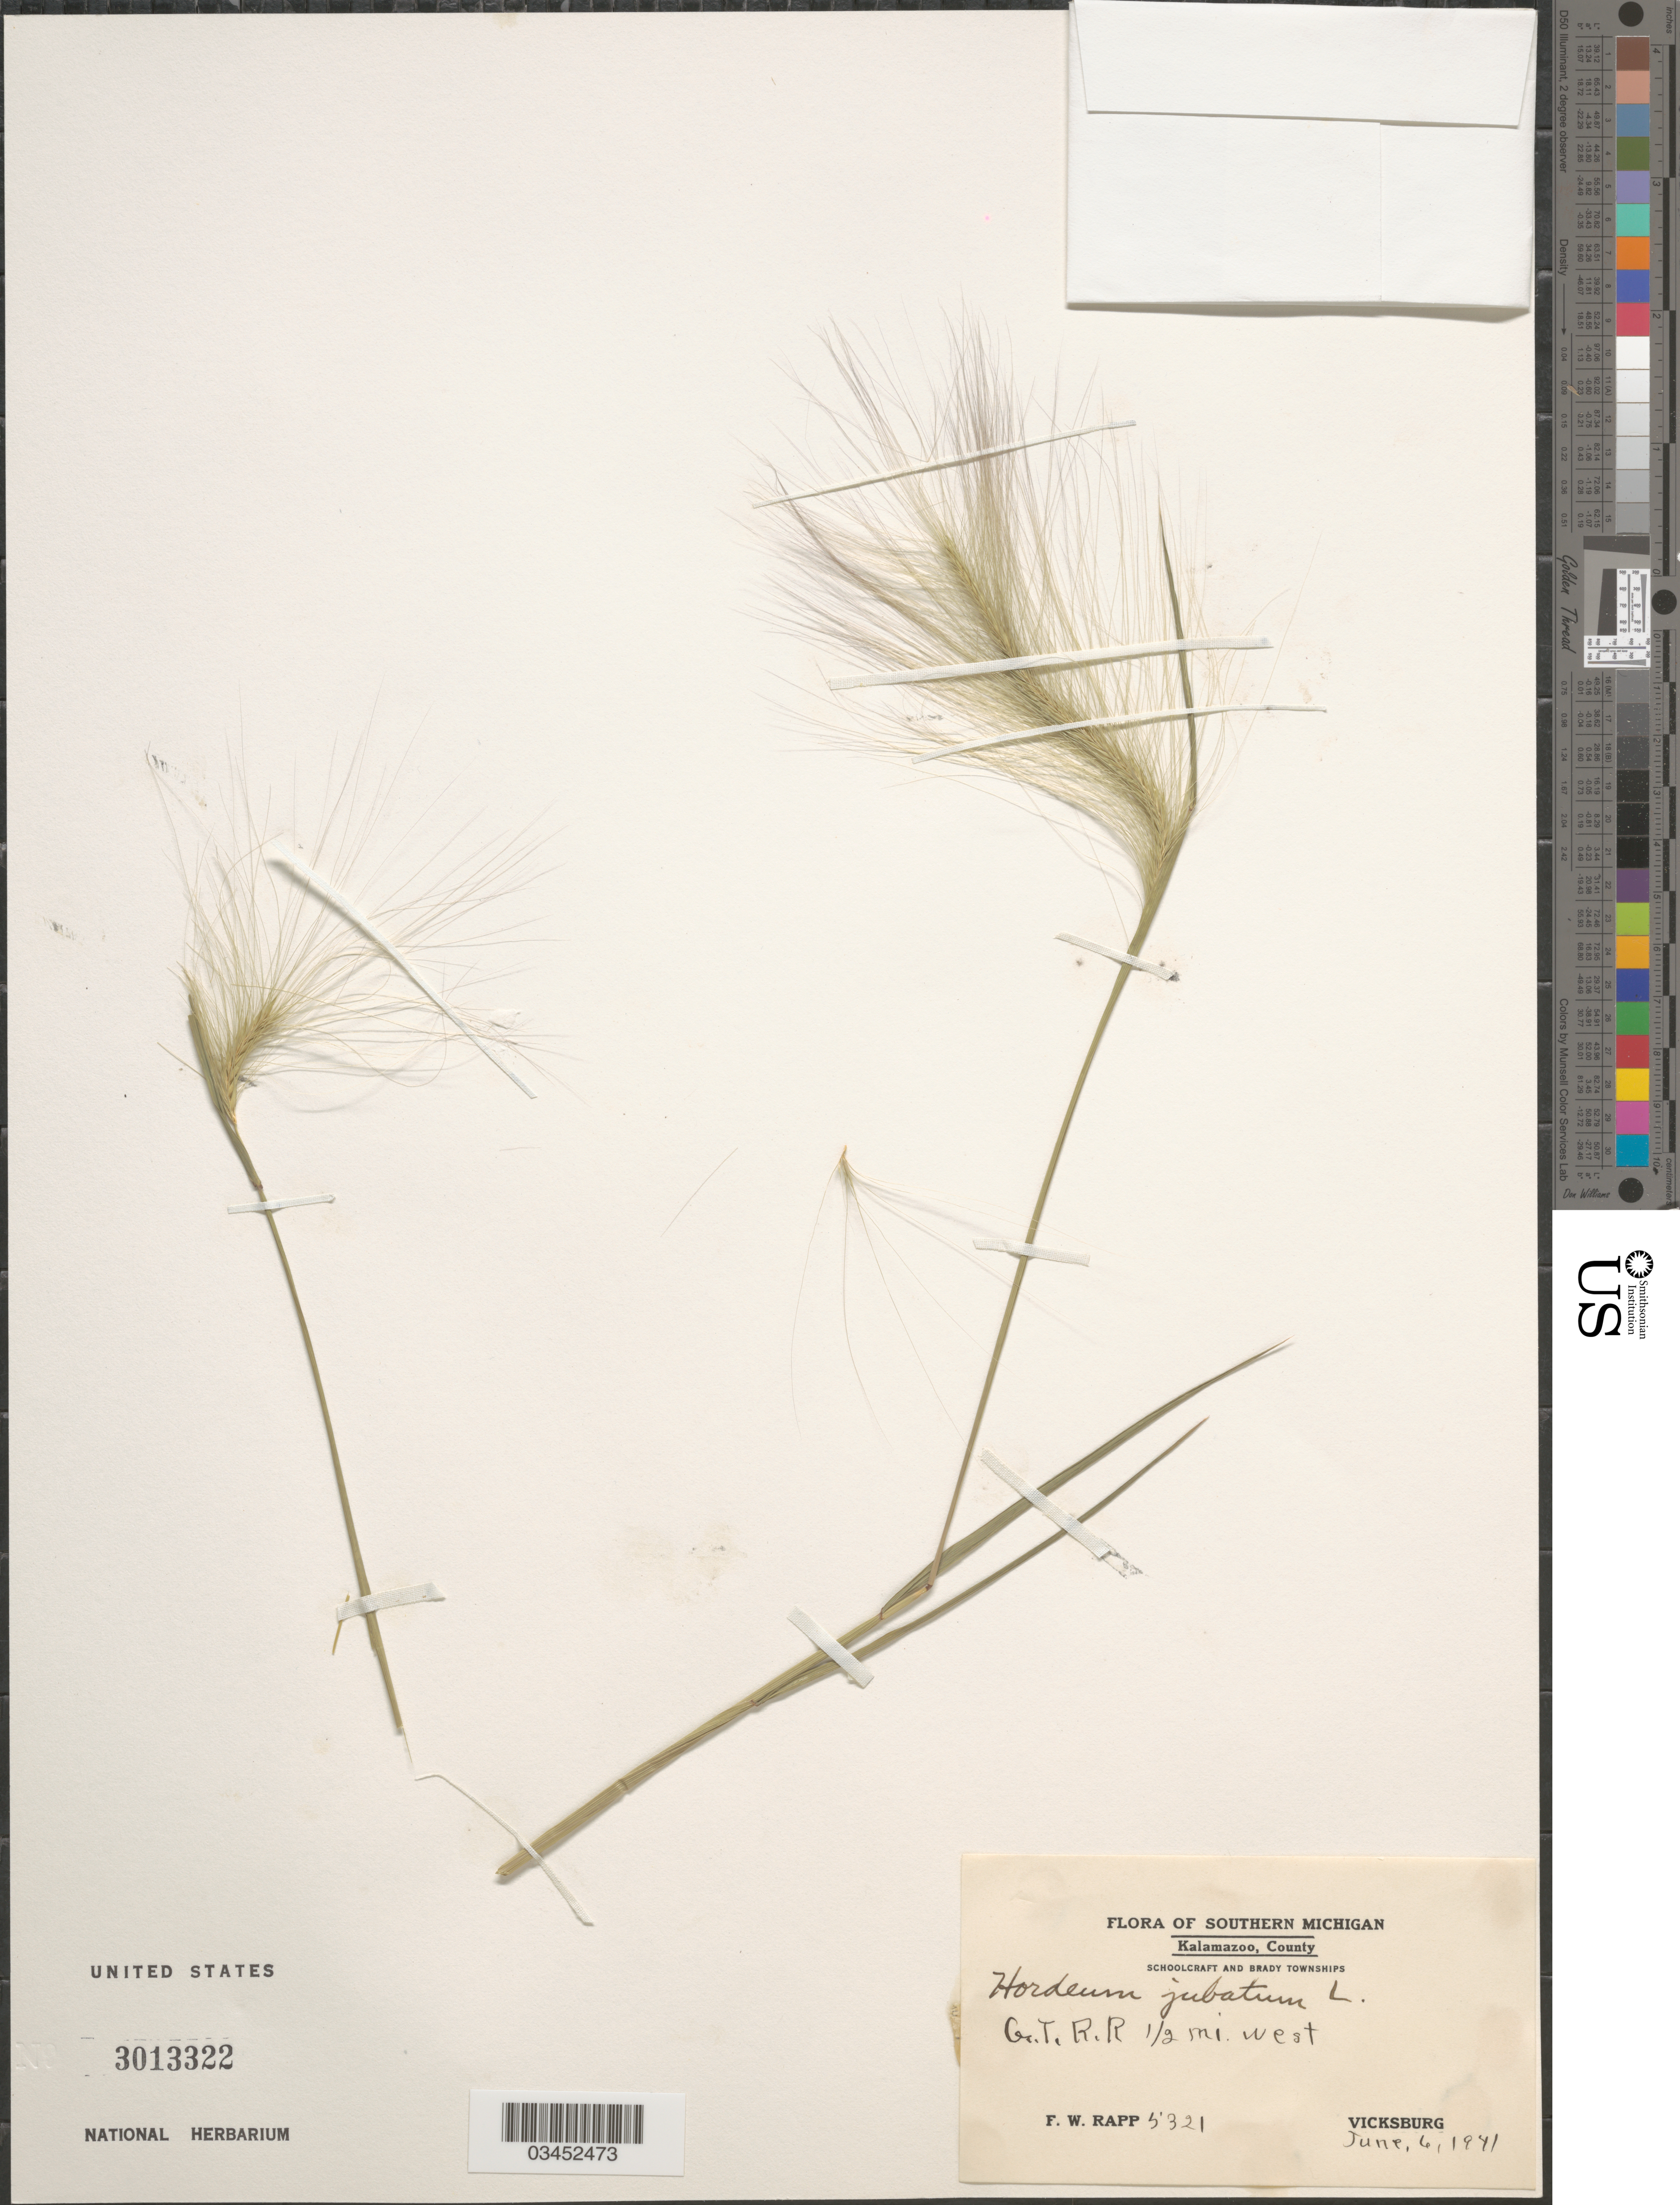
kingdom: Plantae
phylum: Tracheophyta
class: Liliopsida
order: Poales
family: Poaceae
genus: Hordeum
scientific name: Hordeum jubatum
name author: L.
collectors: F. Rapp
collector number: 5321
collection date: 1941-06-06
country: United States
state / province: Michigan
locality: Southern Michigan. Kalamazoo, County. Schoolcraft and Brady Townships. G. T. R. R. ½ mi. west. Vicksburg.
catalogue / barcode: US 3013322